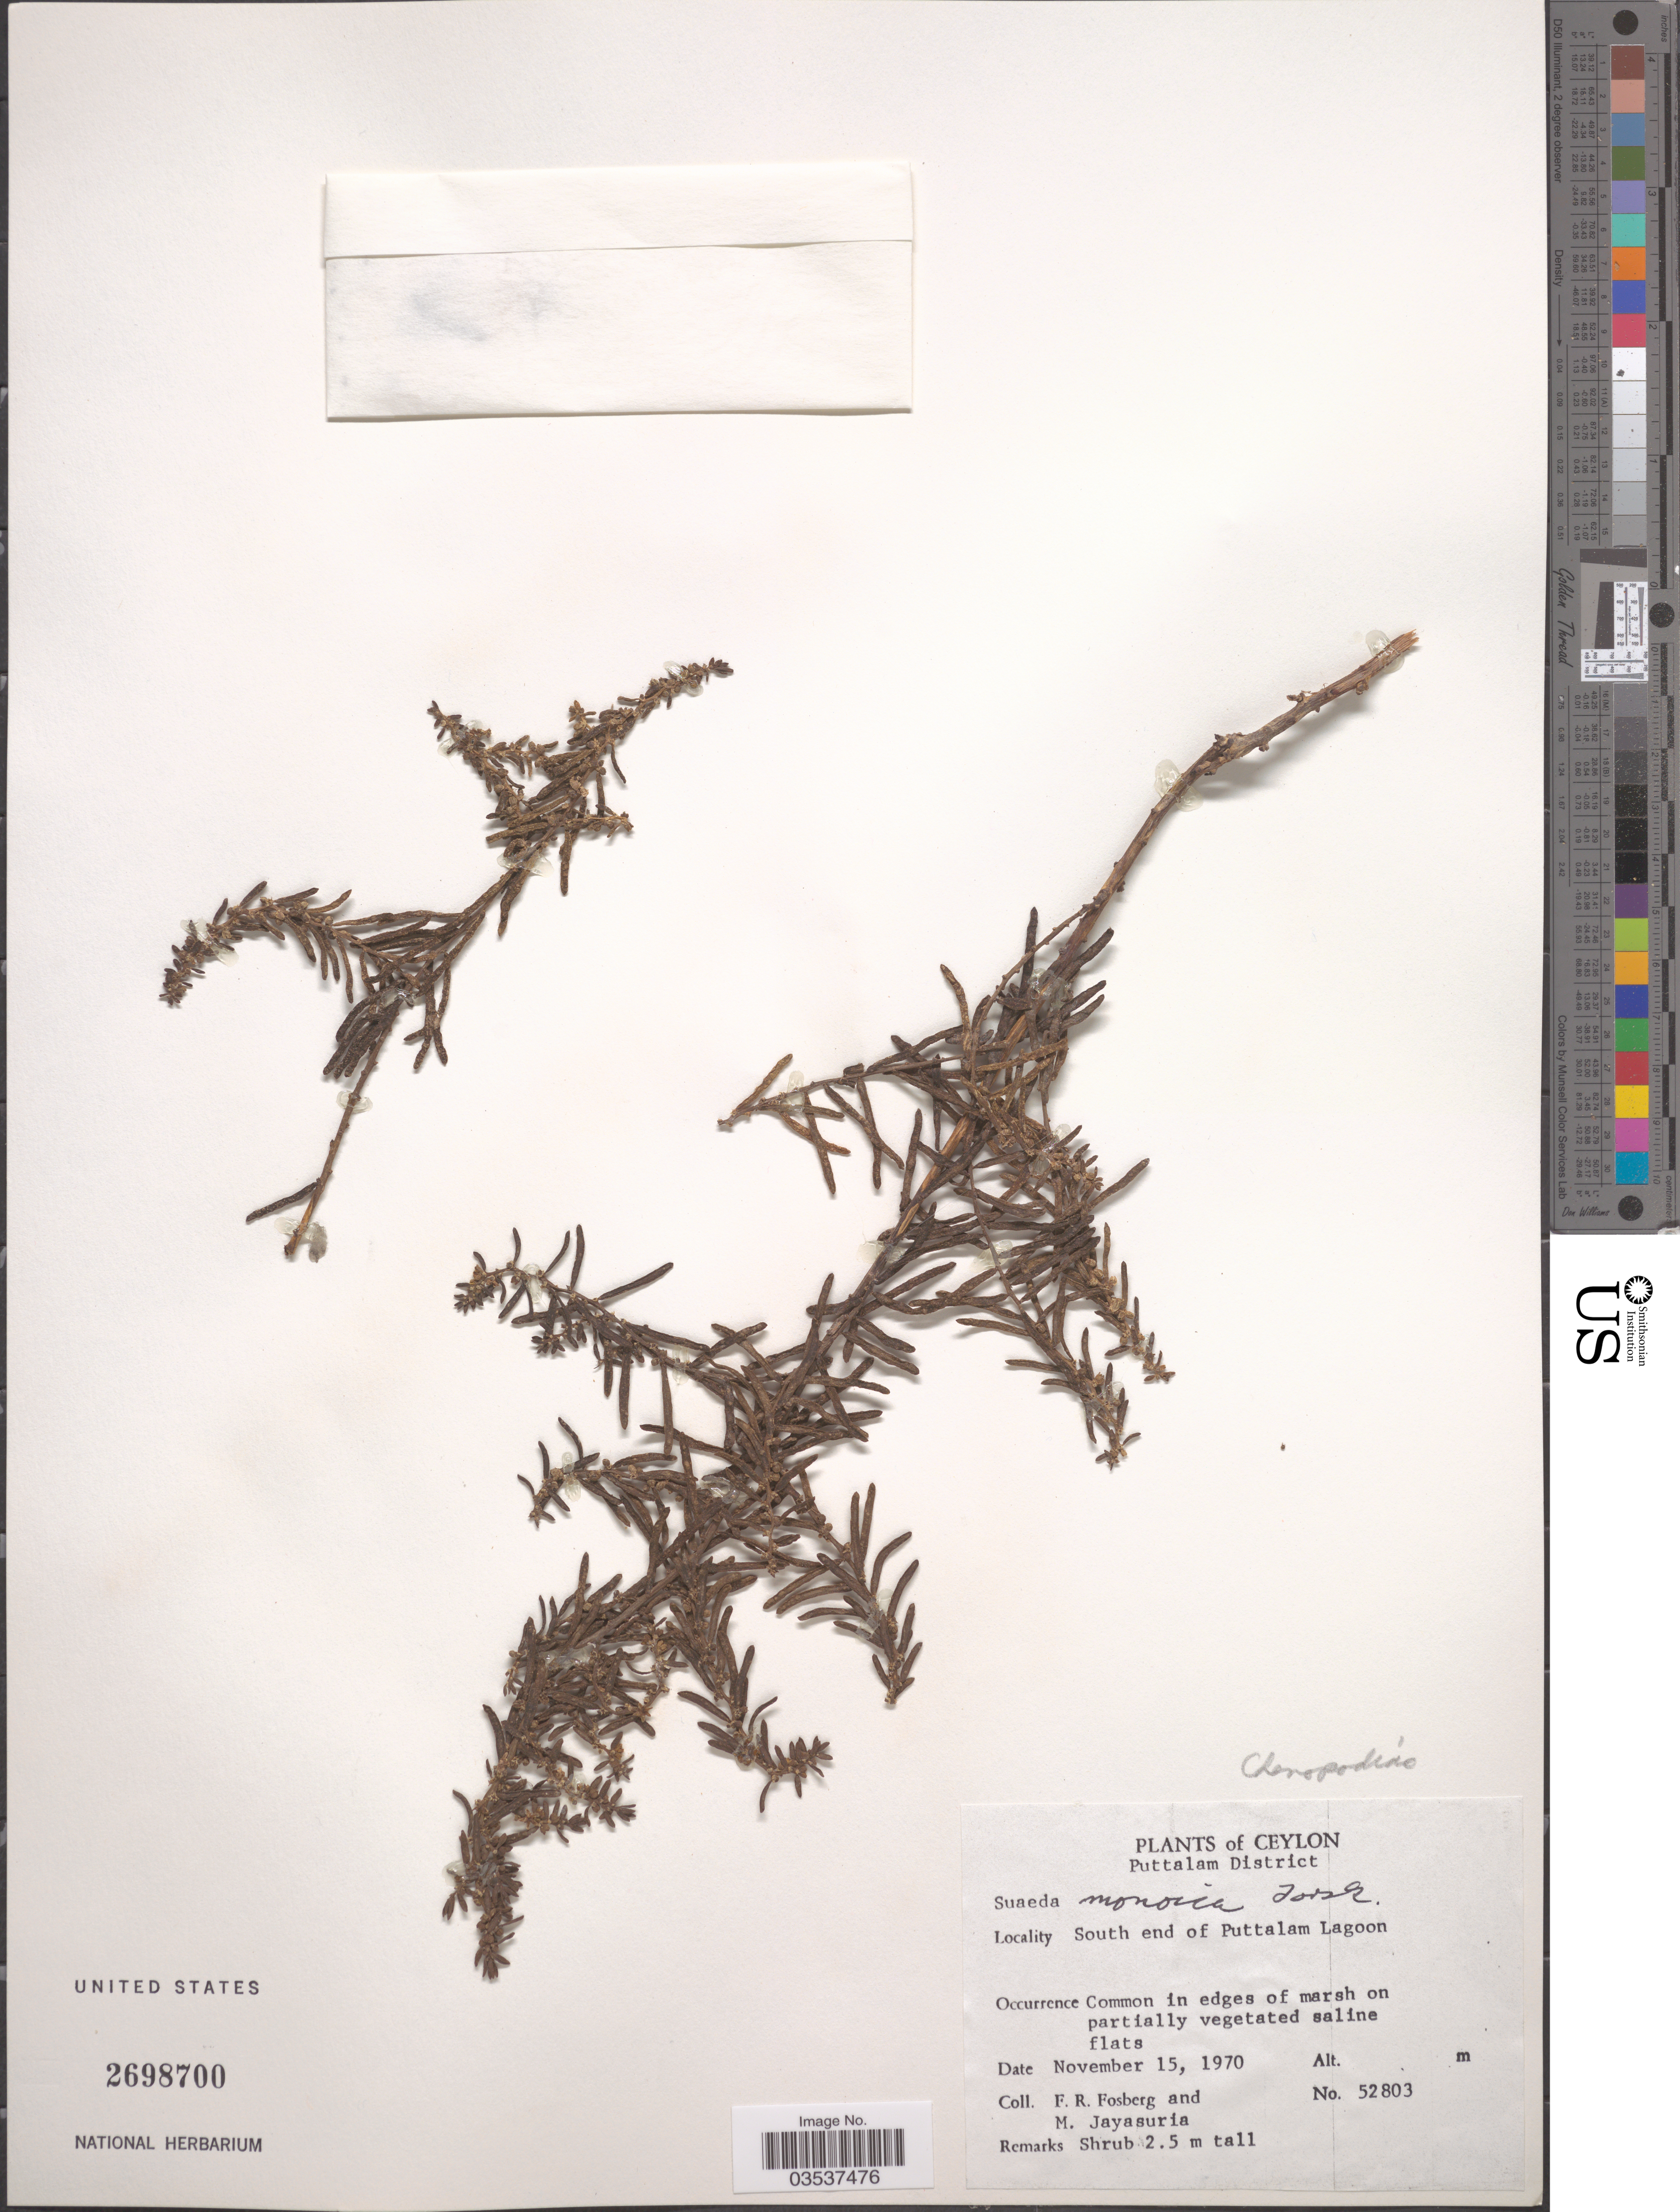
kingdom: Plantae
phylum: Tracheophyta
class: Magnoliopsida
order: Caryophyllales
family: Amaranthaceae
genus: Suaeda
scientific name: Suaeda monoica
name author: Forssk. ex J.F. Gmel.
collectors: F. R. Fosberg & M. Jayasuria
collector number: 52803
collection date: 1970-11-15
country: Sri Lanka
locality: Ceylon. Puttalam District. South end of Puttalam Lagoon.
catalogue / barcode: US 2698700